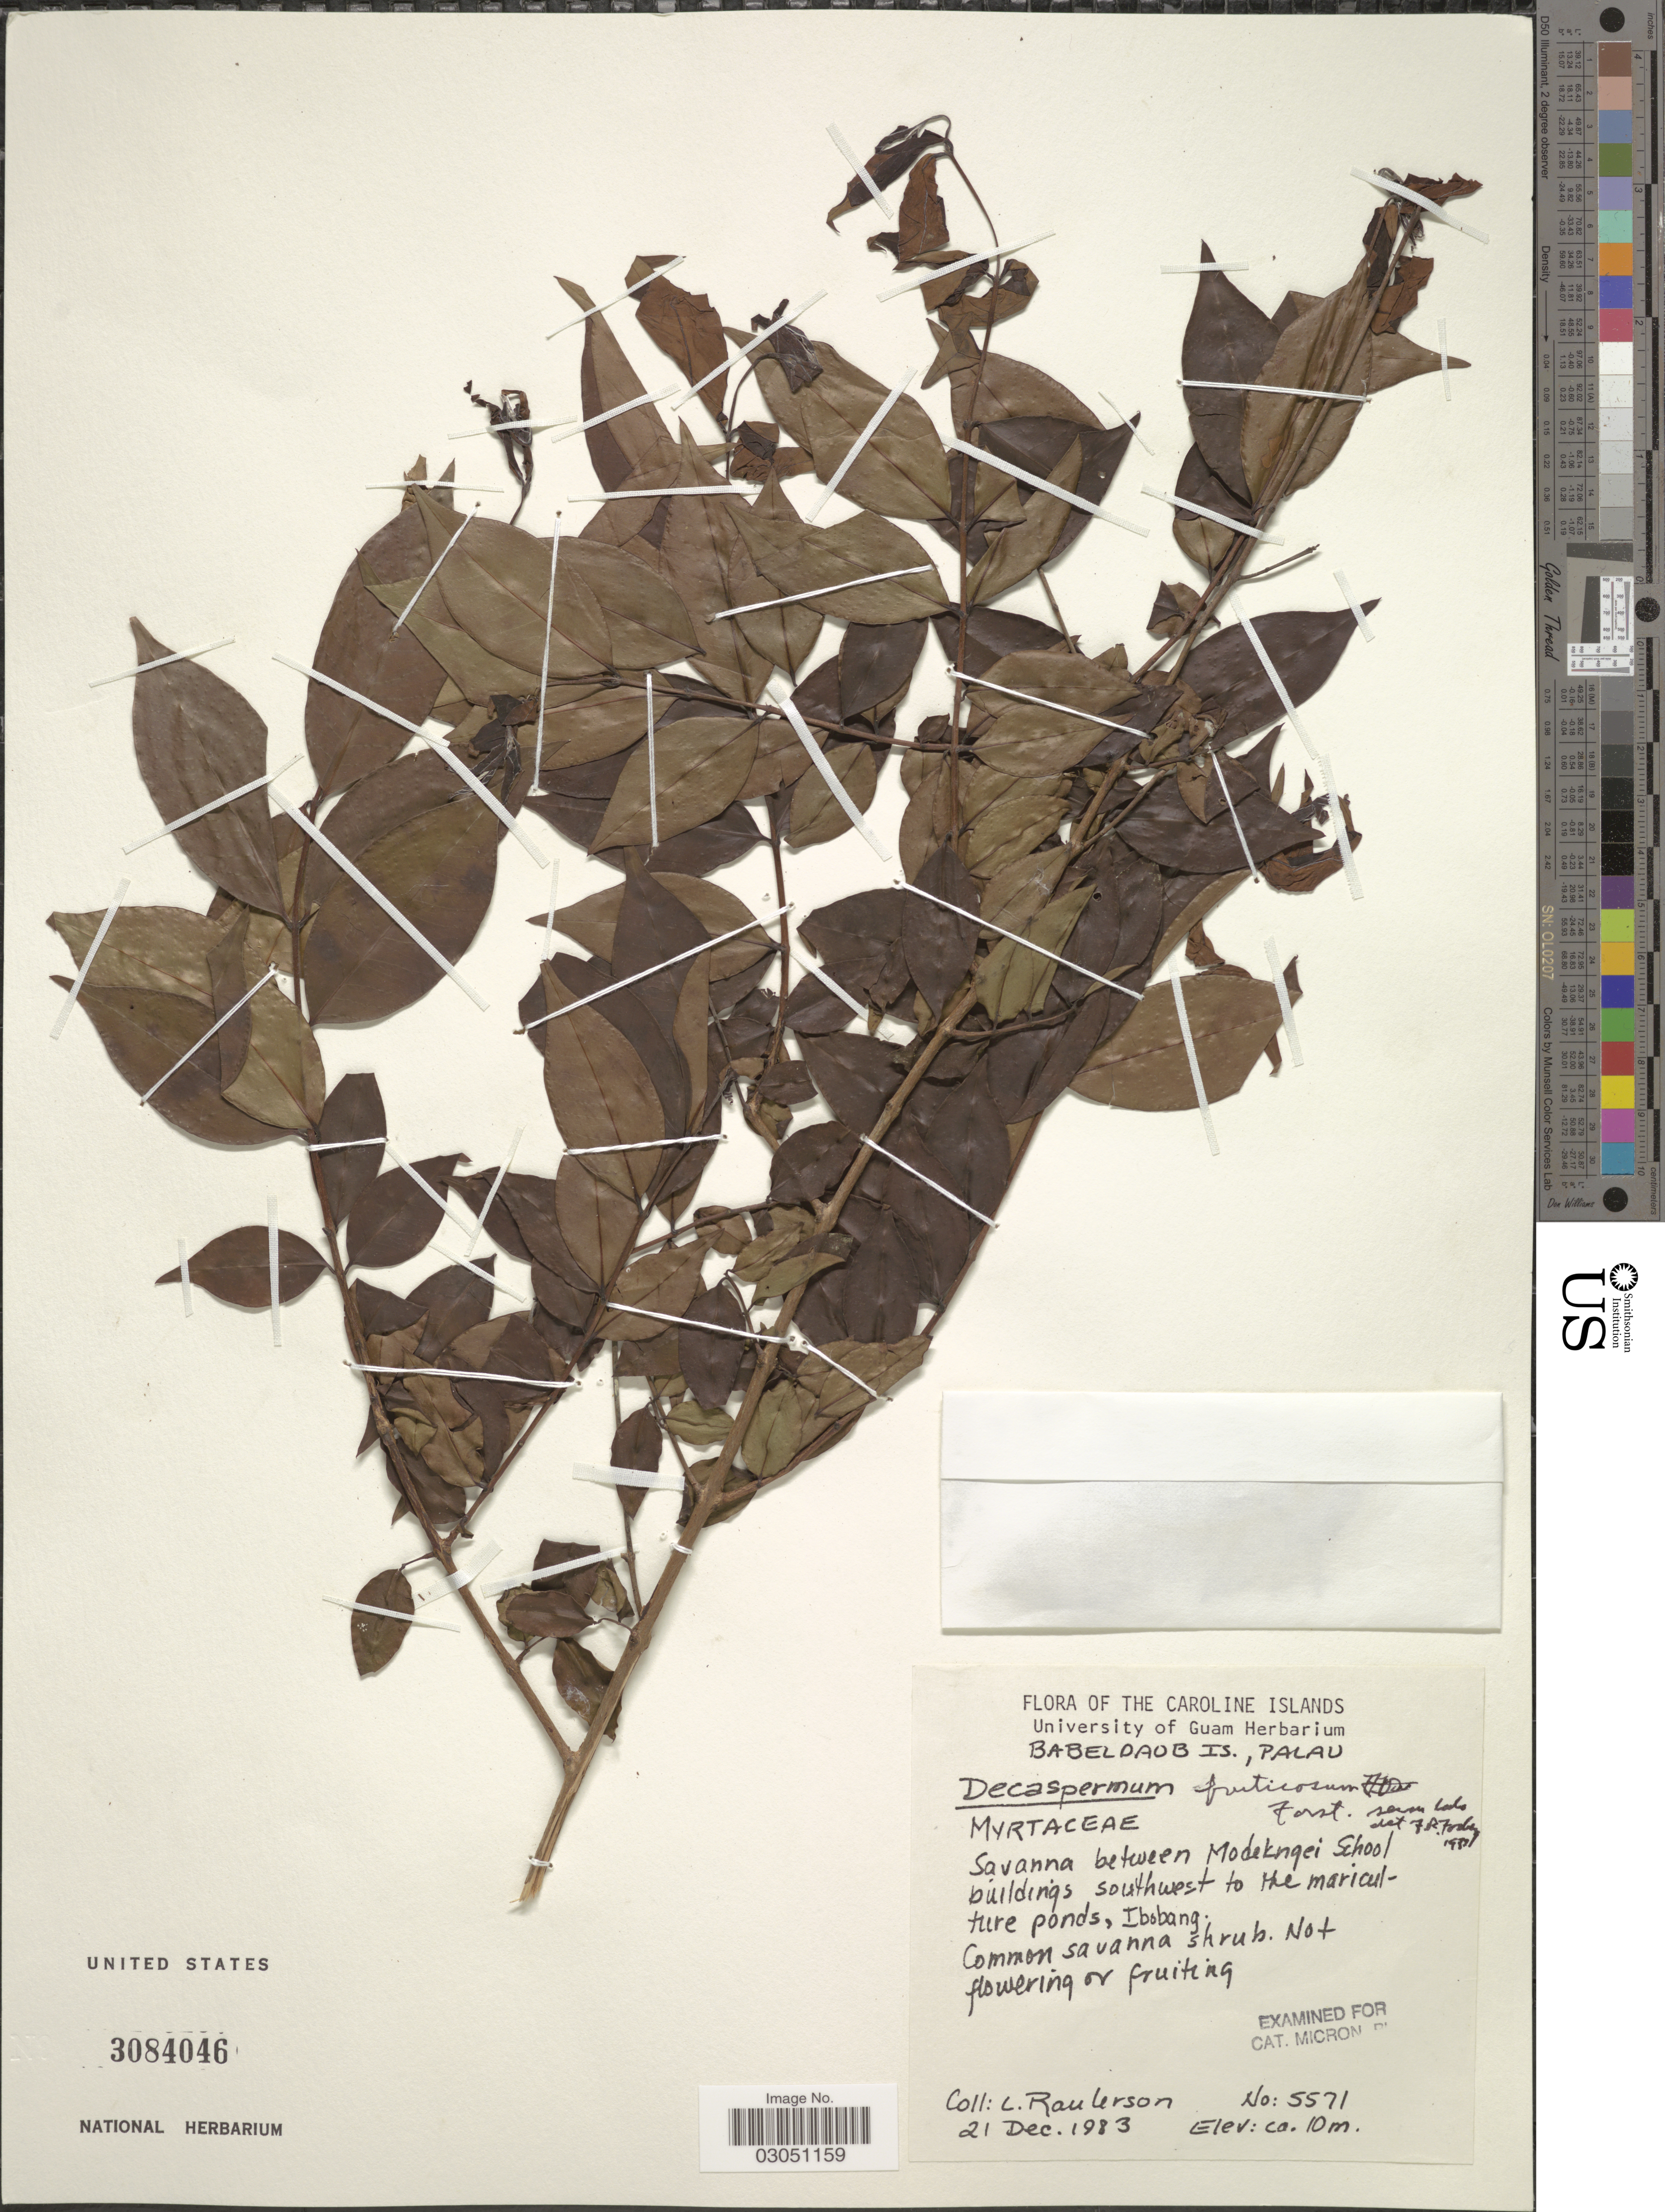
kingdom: Plantae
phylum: Tracheophyta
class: Magnoliopsida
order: Myrtales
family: Myrtaceae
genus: Decaspermum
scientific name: Decaspermum fruticosum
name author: J.R. Forst. & G. Forst.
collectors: L. Raulerson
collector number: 5571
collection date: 1983-12-21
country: Palau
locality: The Caroline Islands. Babeldaob Is., Palau. Savanna between Modekngei [interpreted] School buildings southwest to the mariculture ponds, Ibobang.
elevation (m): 10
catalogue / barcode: US 3084046